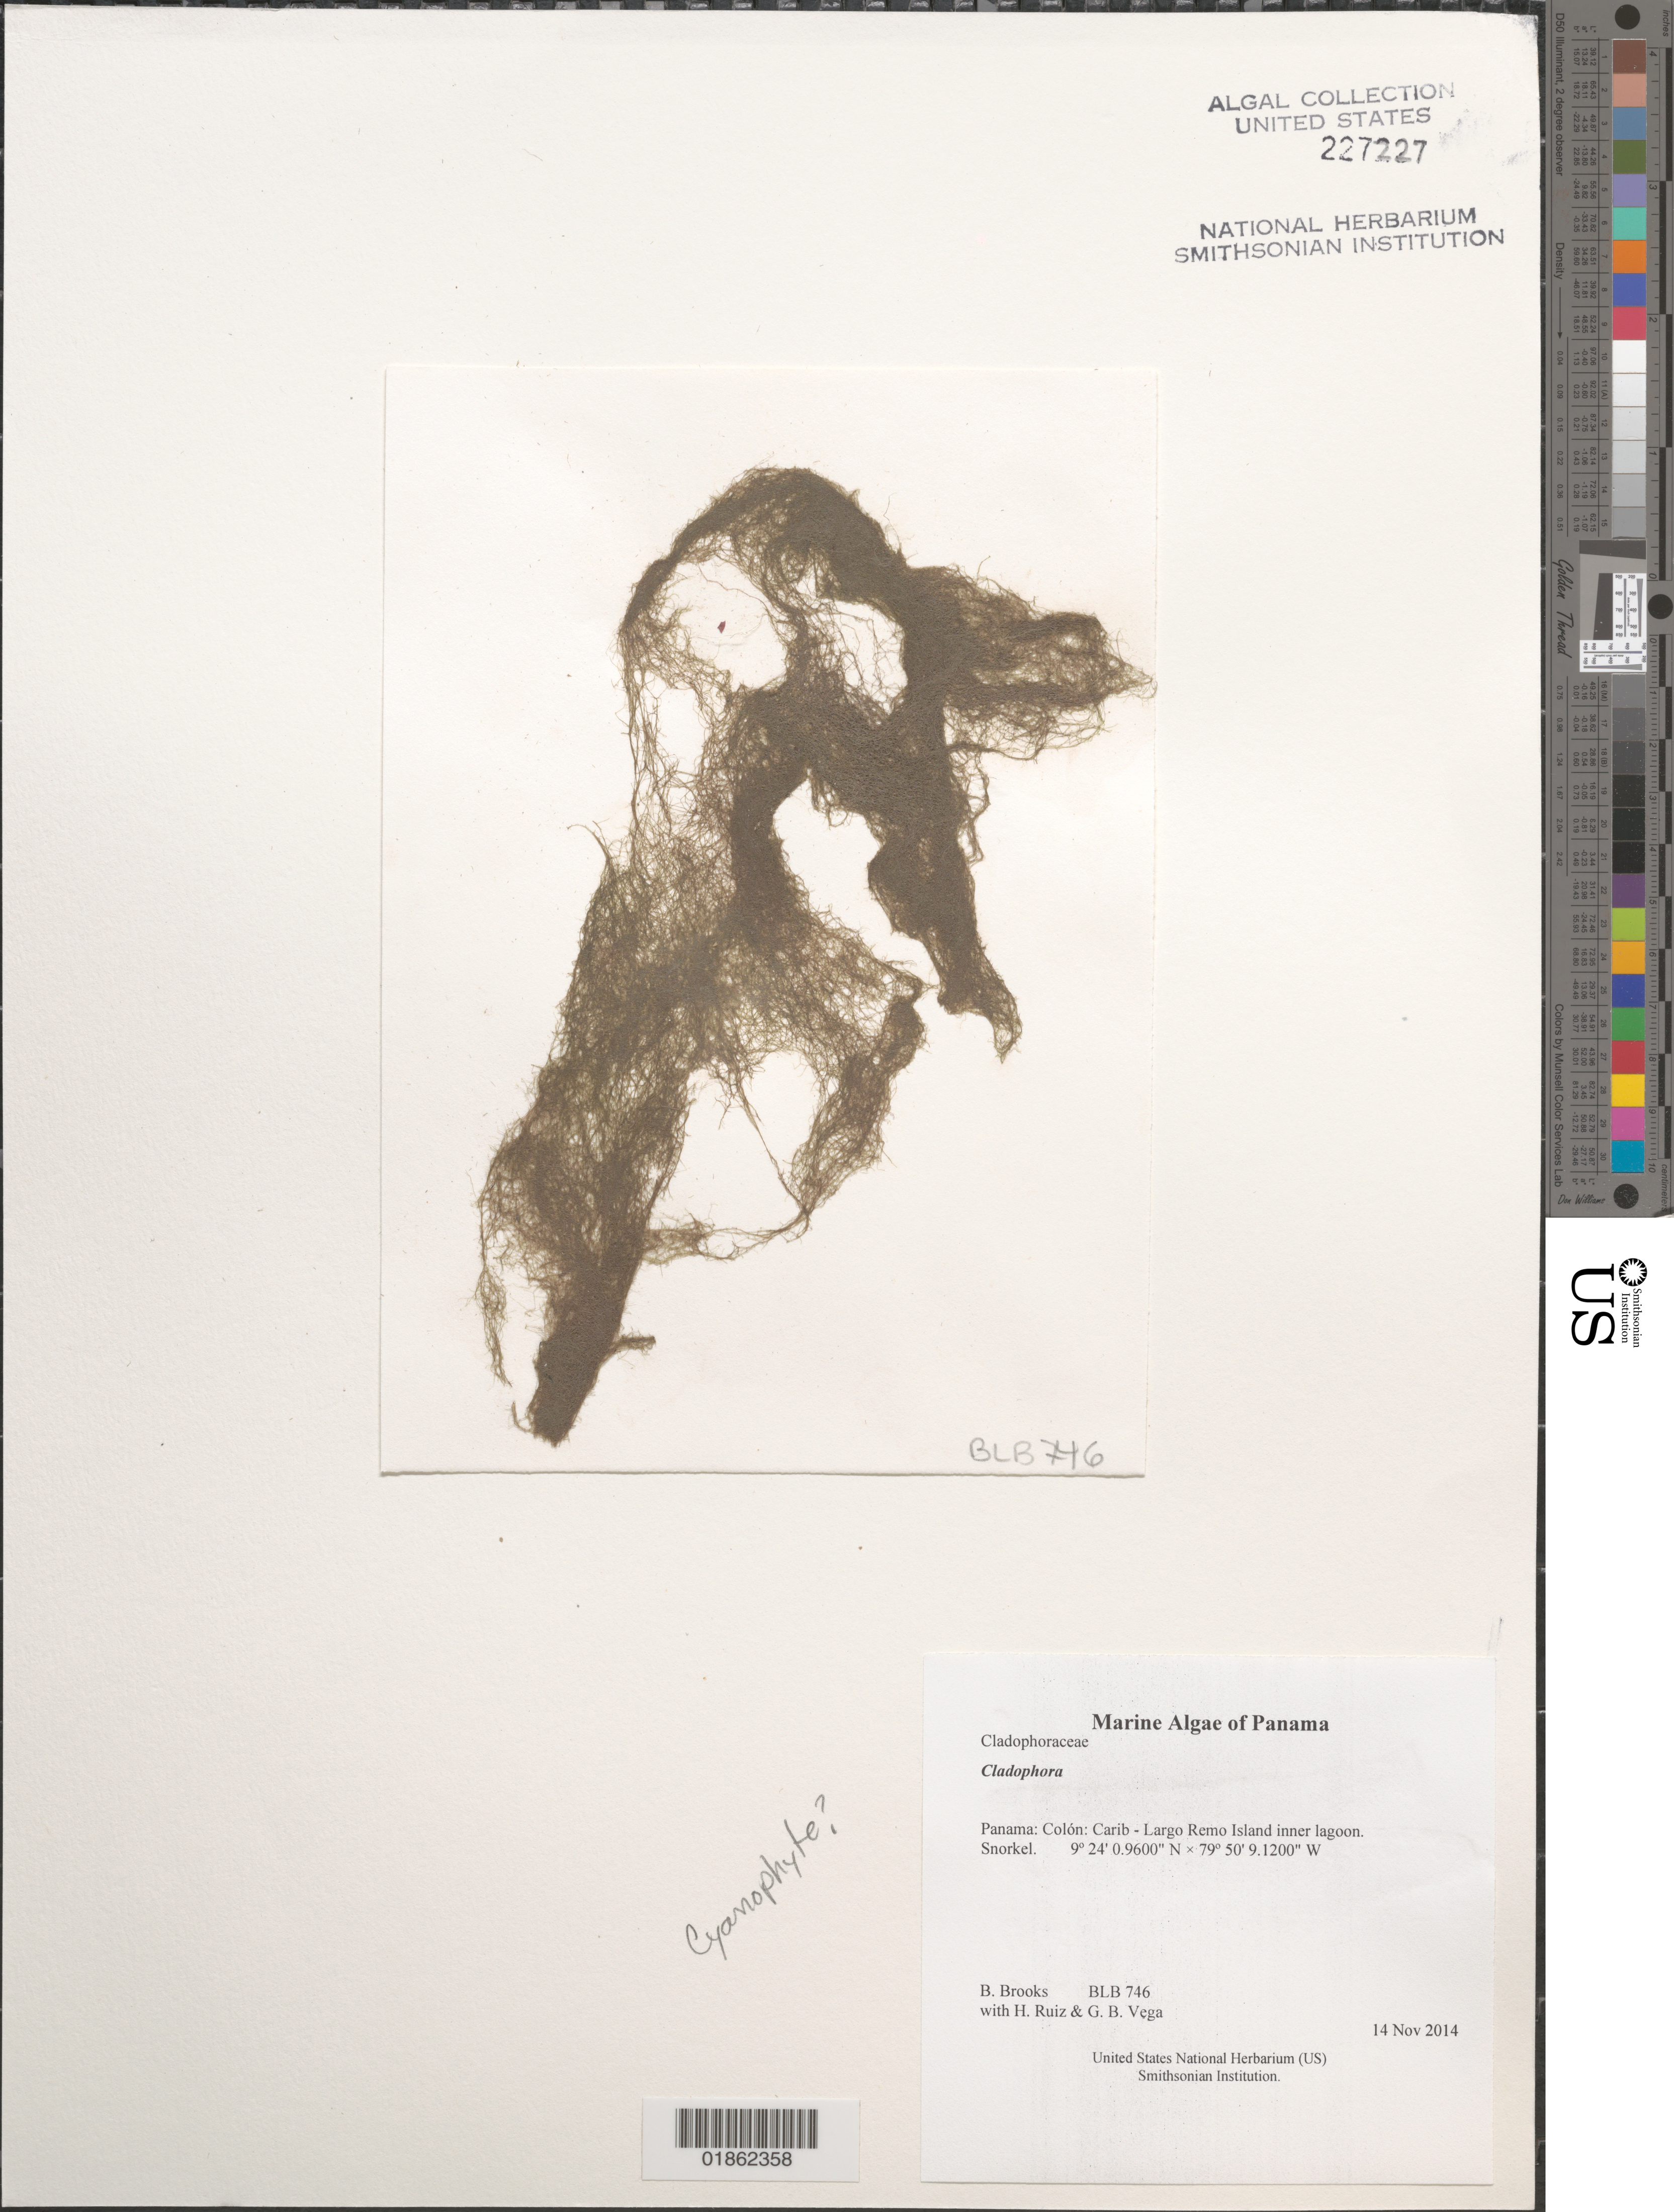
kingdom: Plantae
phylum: Chlorophyta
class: Ulvophyceae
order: Cladophorales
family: Cladophoraceae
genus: Cladophora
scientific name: Cladophora sp.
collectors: B. Brooks, H. Ruiz & G. B. Vega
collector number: BLB 746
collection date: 2014-11-14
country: Panama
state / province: Colón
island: Largo Remo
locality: Carib - Largo Remo Island inner lagoon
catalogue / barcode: US 227227